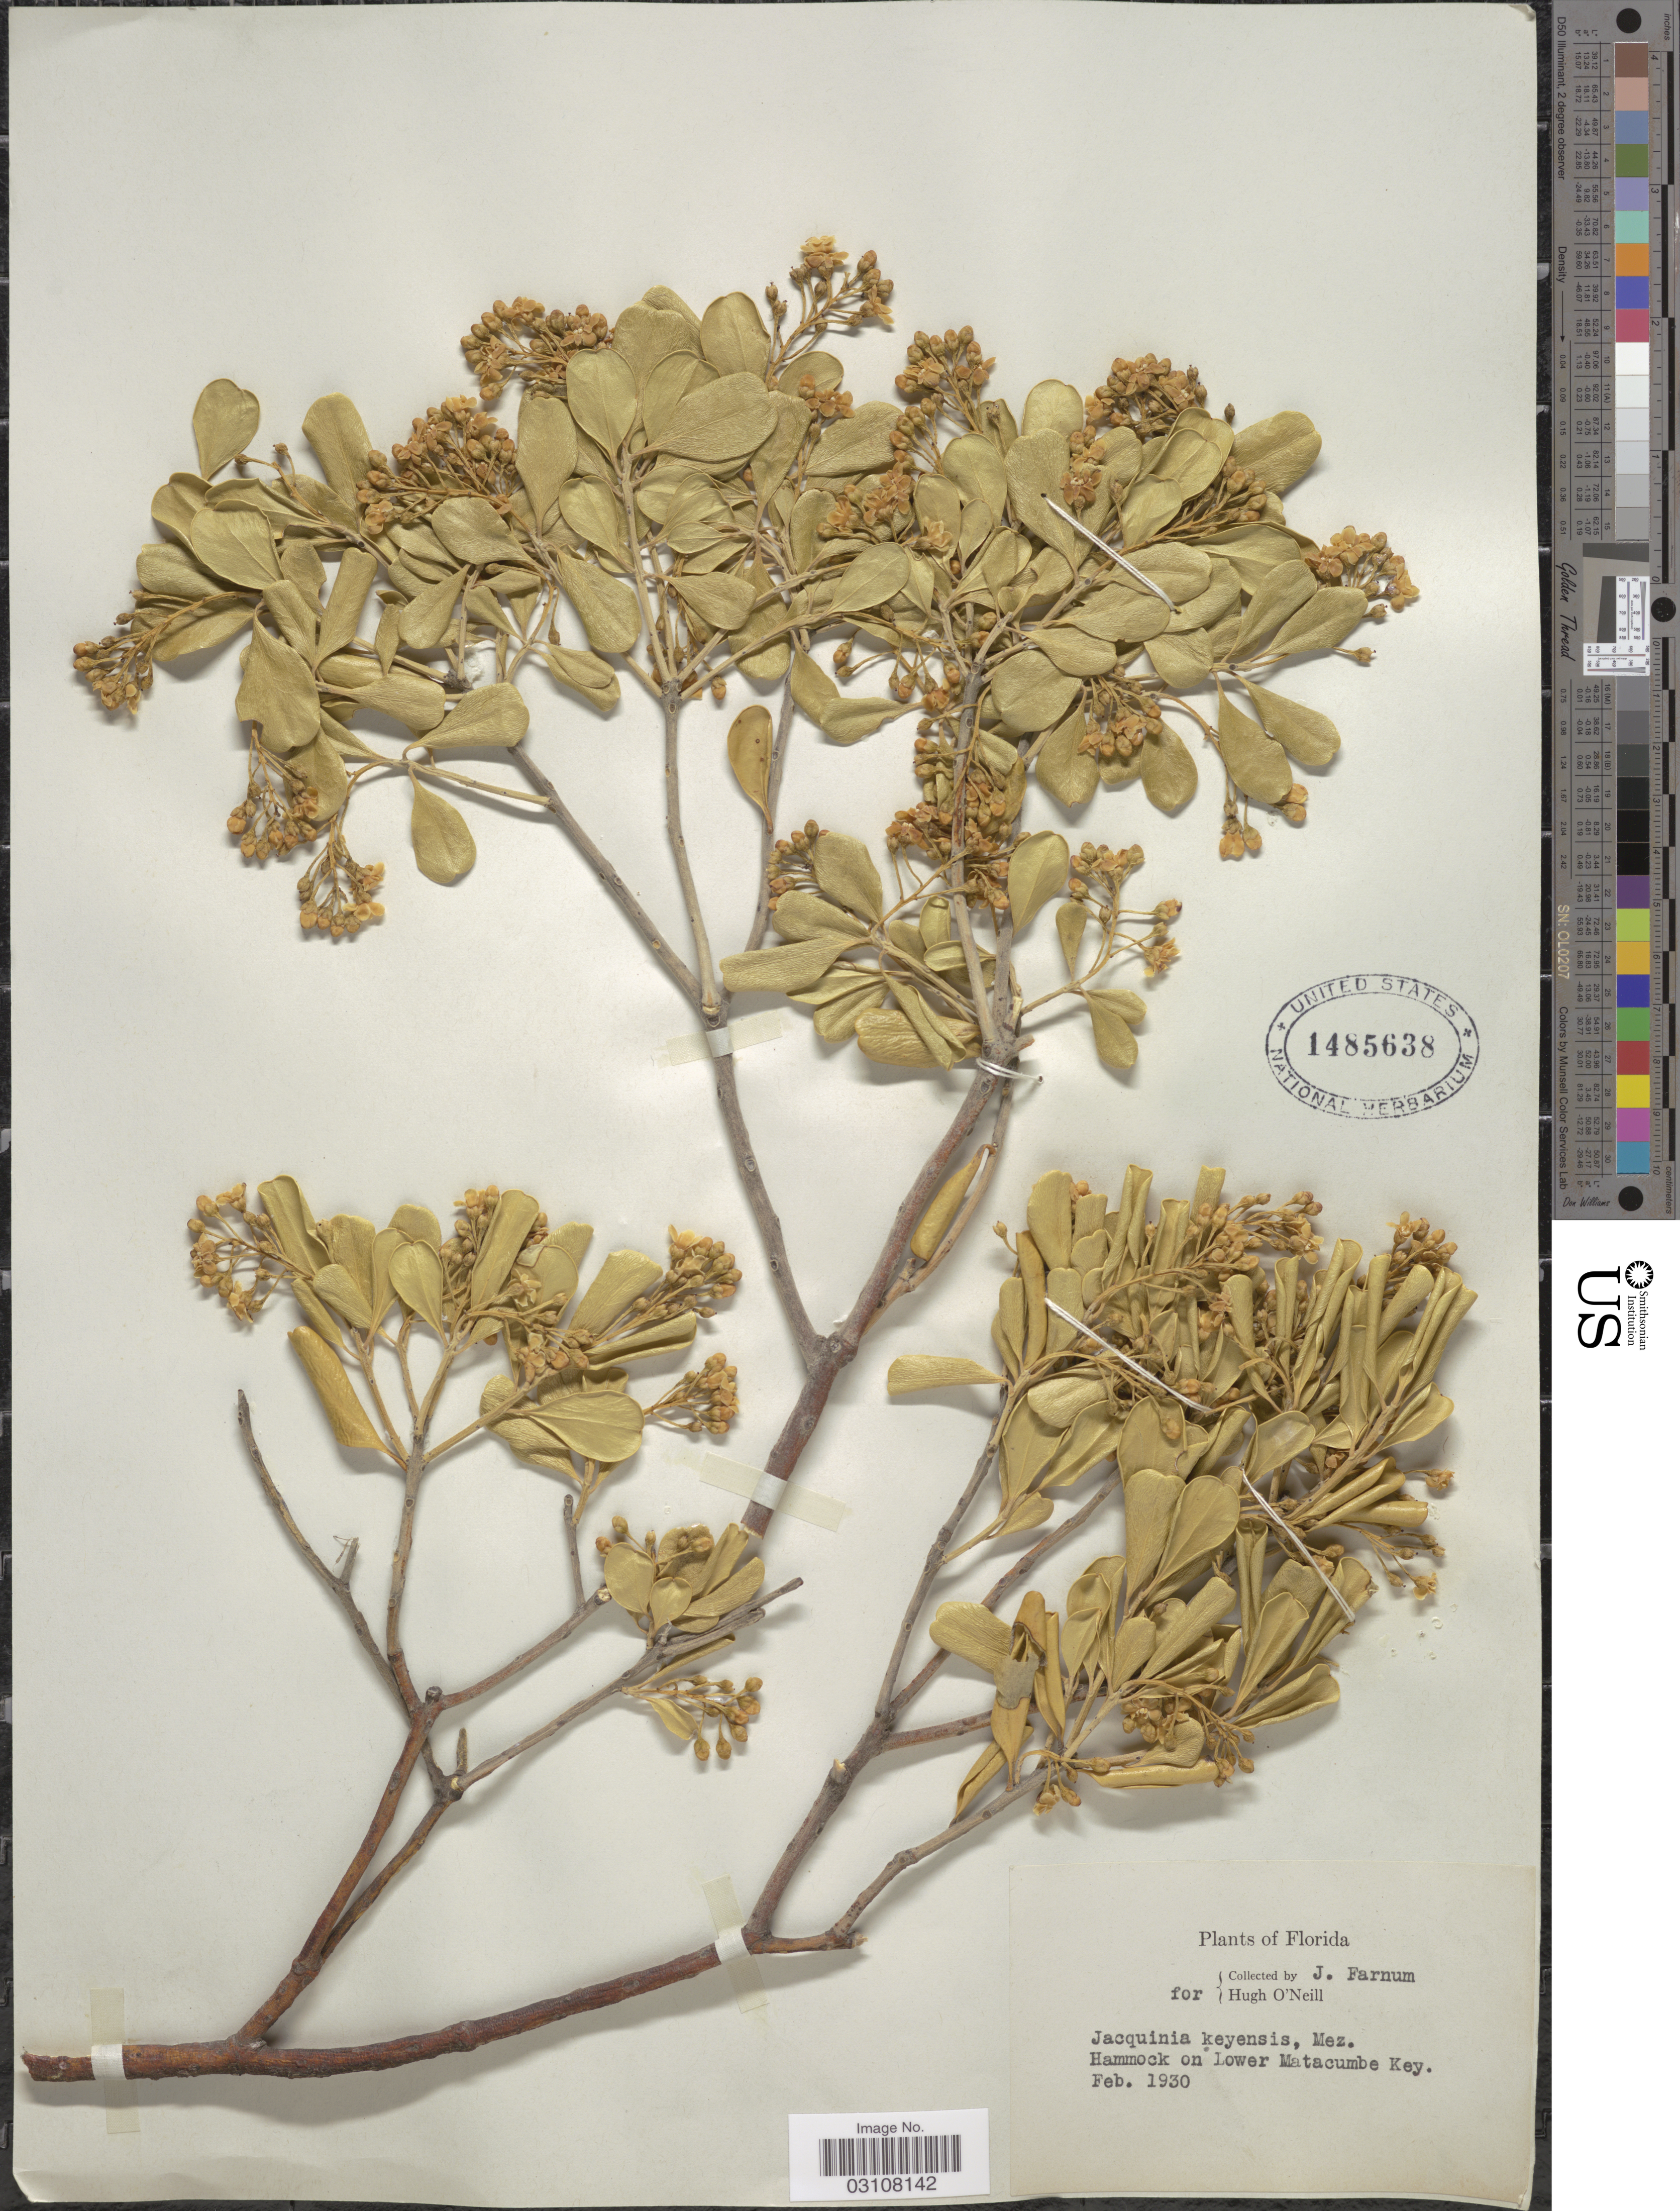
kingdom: Plantae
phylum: Tracheophyta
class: Magnoliopsida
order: Ericales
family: Primulaceae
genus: Jacquinia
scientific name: Jacquinia keyensis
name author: Mez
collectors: J. Farnum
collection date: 1930-02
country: United States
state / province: Florida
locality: Hammock on Lower Matacumbe Key.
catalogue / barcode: US 1485638